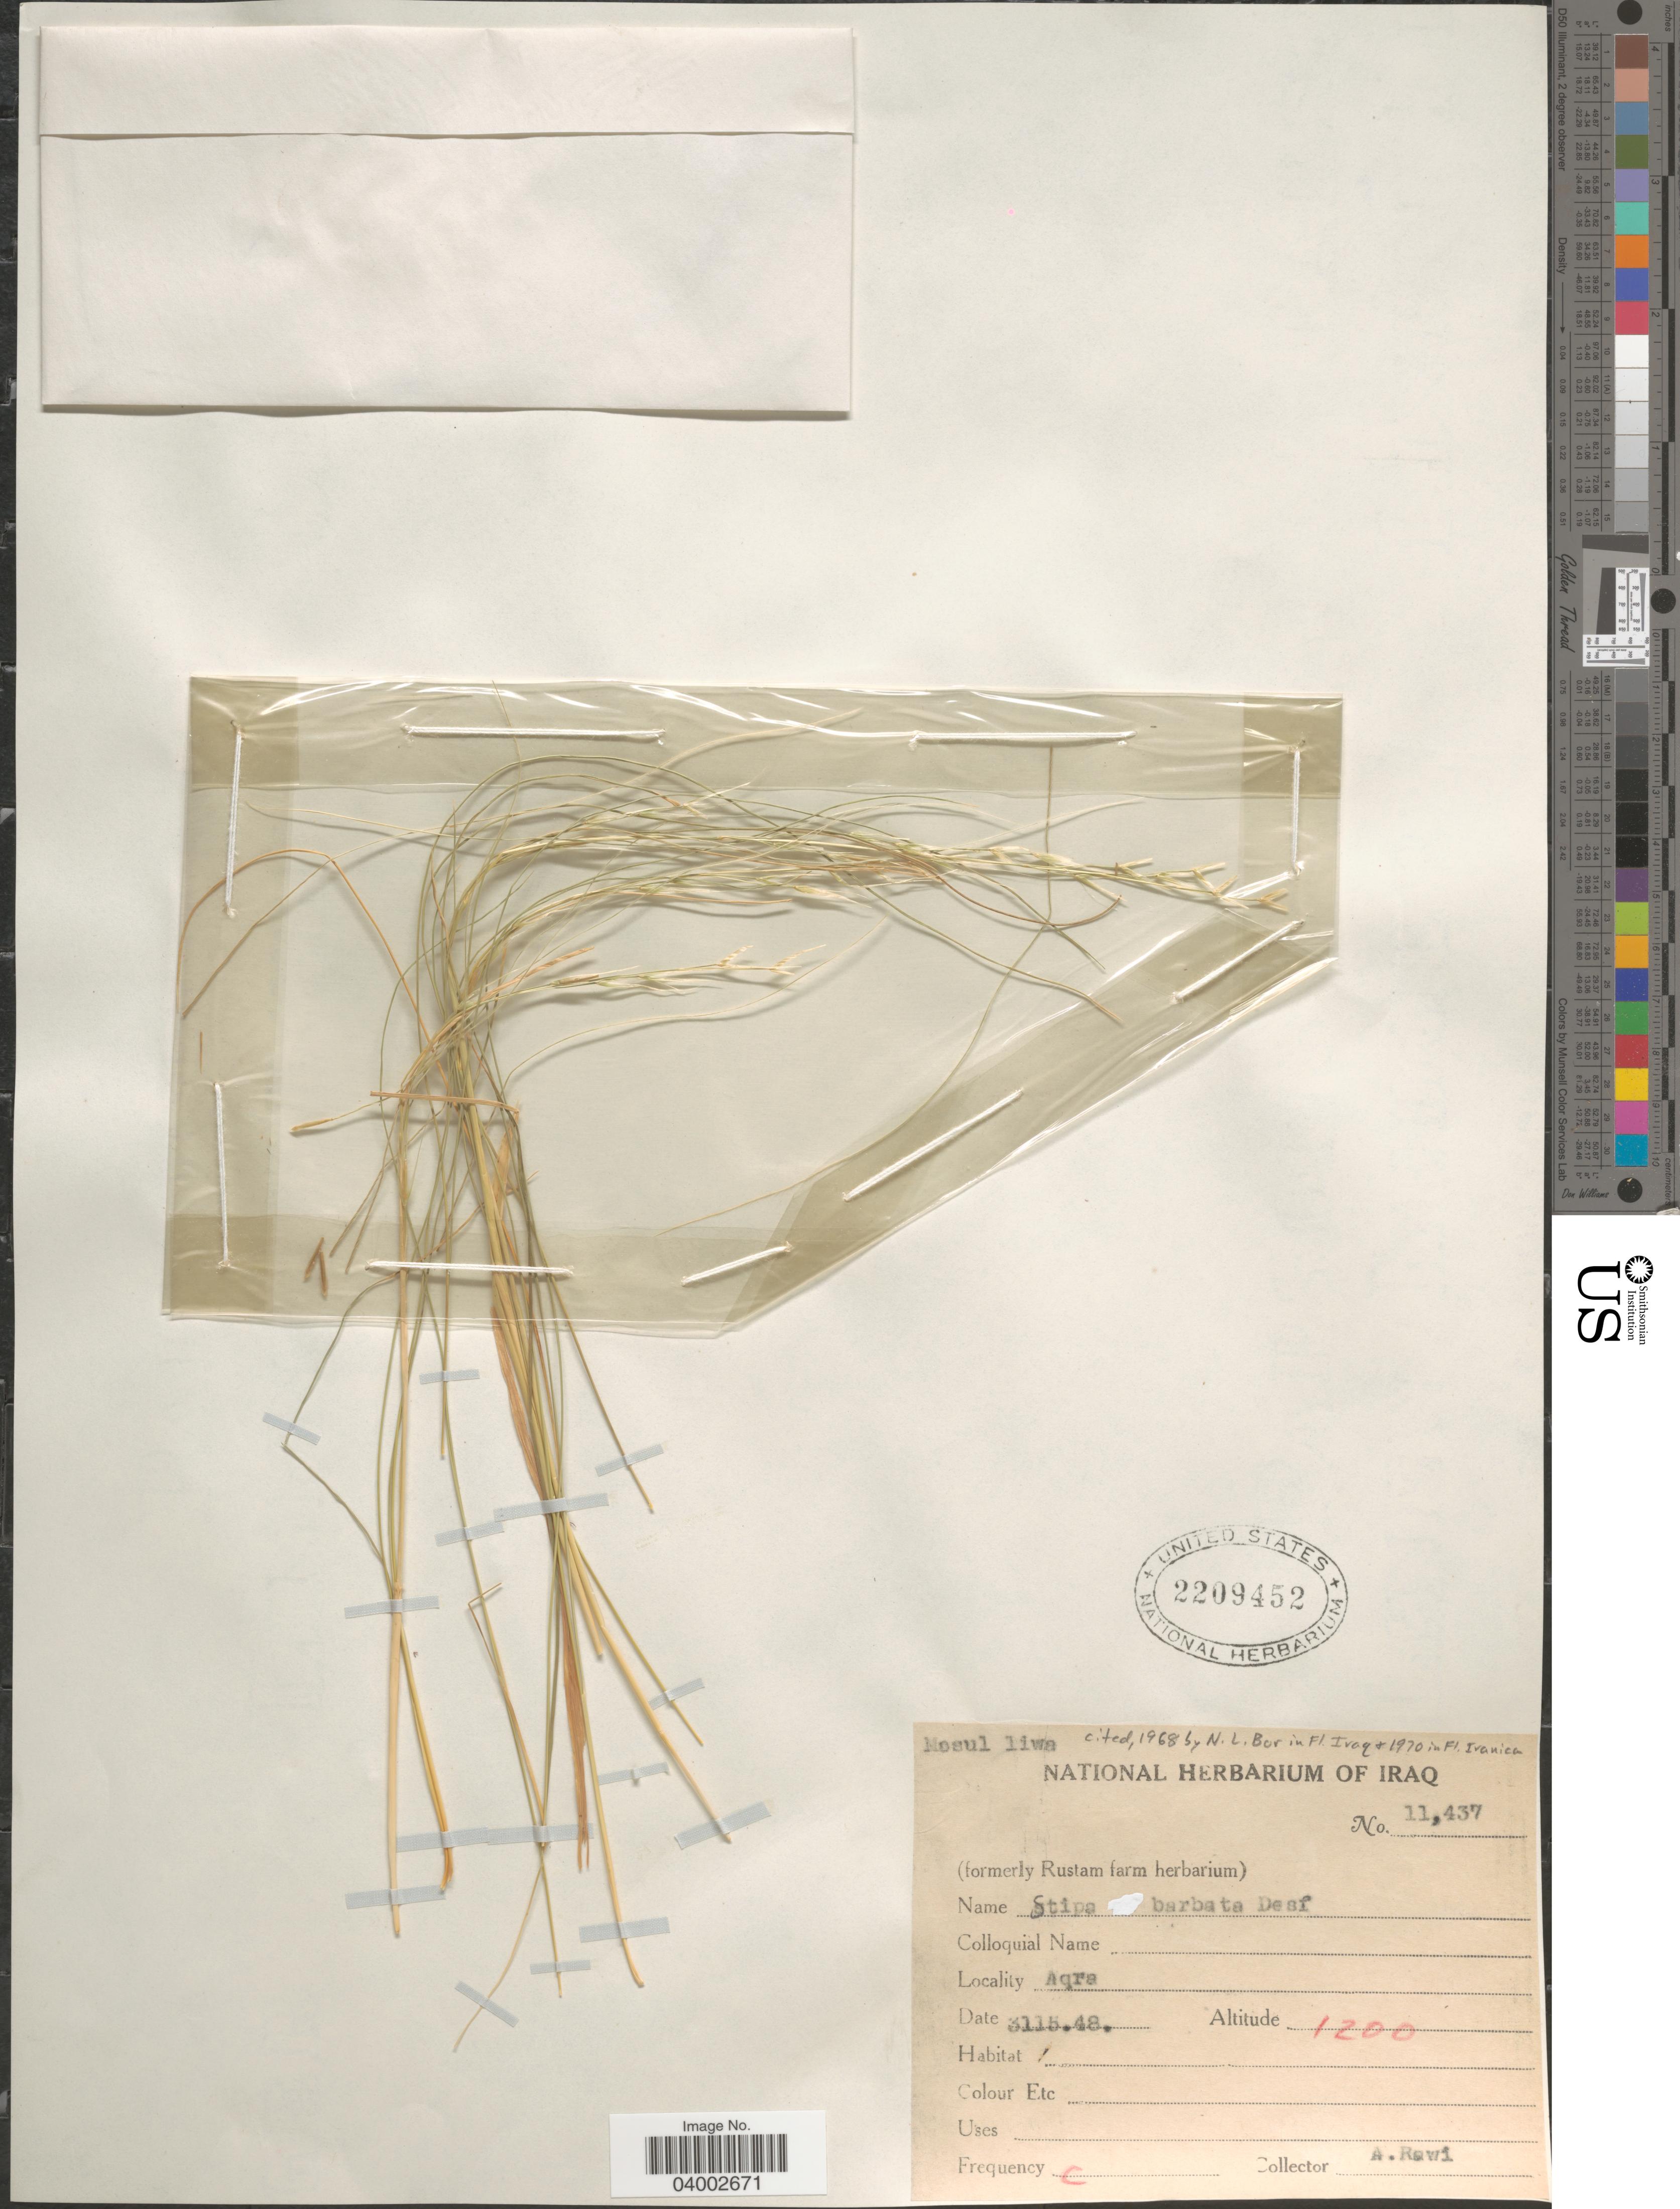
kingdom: Plantae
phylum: Tracheophyta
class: Liliopsida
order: Poales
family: Poaceae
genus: Stipa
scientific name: Stipa barbata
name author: Michx.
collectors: A. Rawi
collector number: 11437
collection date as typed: Transcribed d/m/y: 3/5/48 to 11/5/48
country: Iraq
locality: Mosul liwa. Aqra.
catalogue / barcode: US 2209452